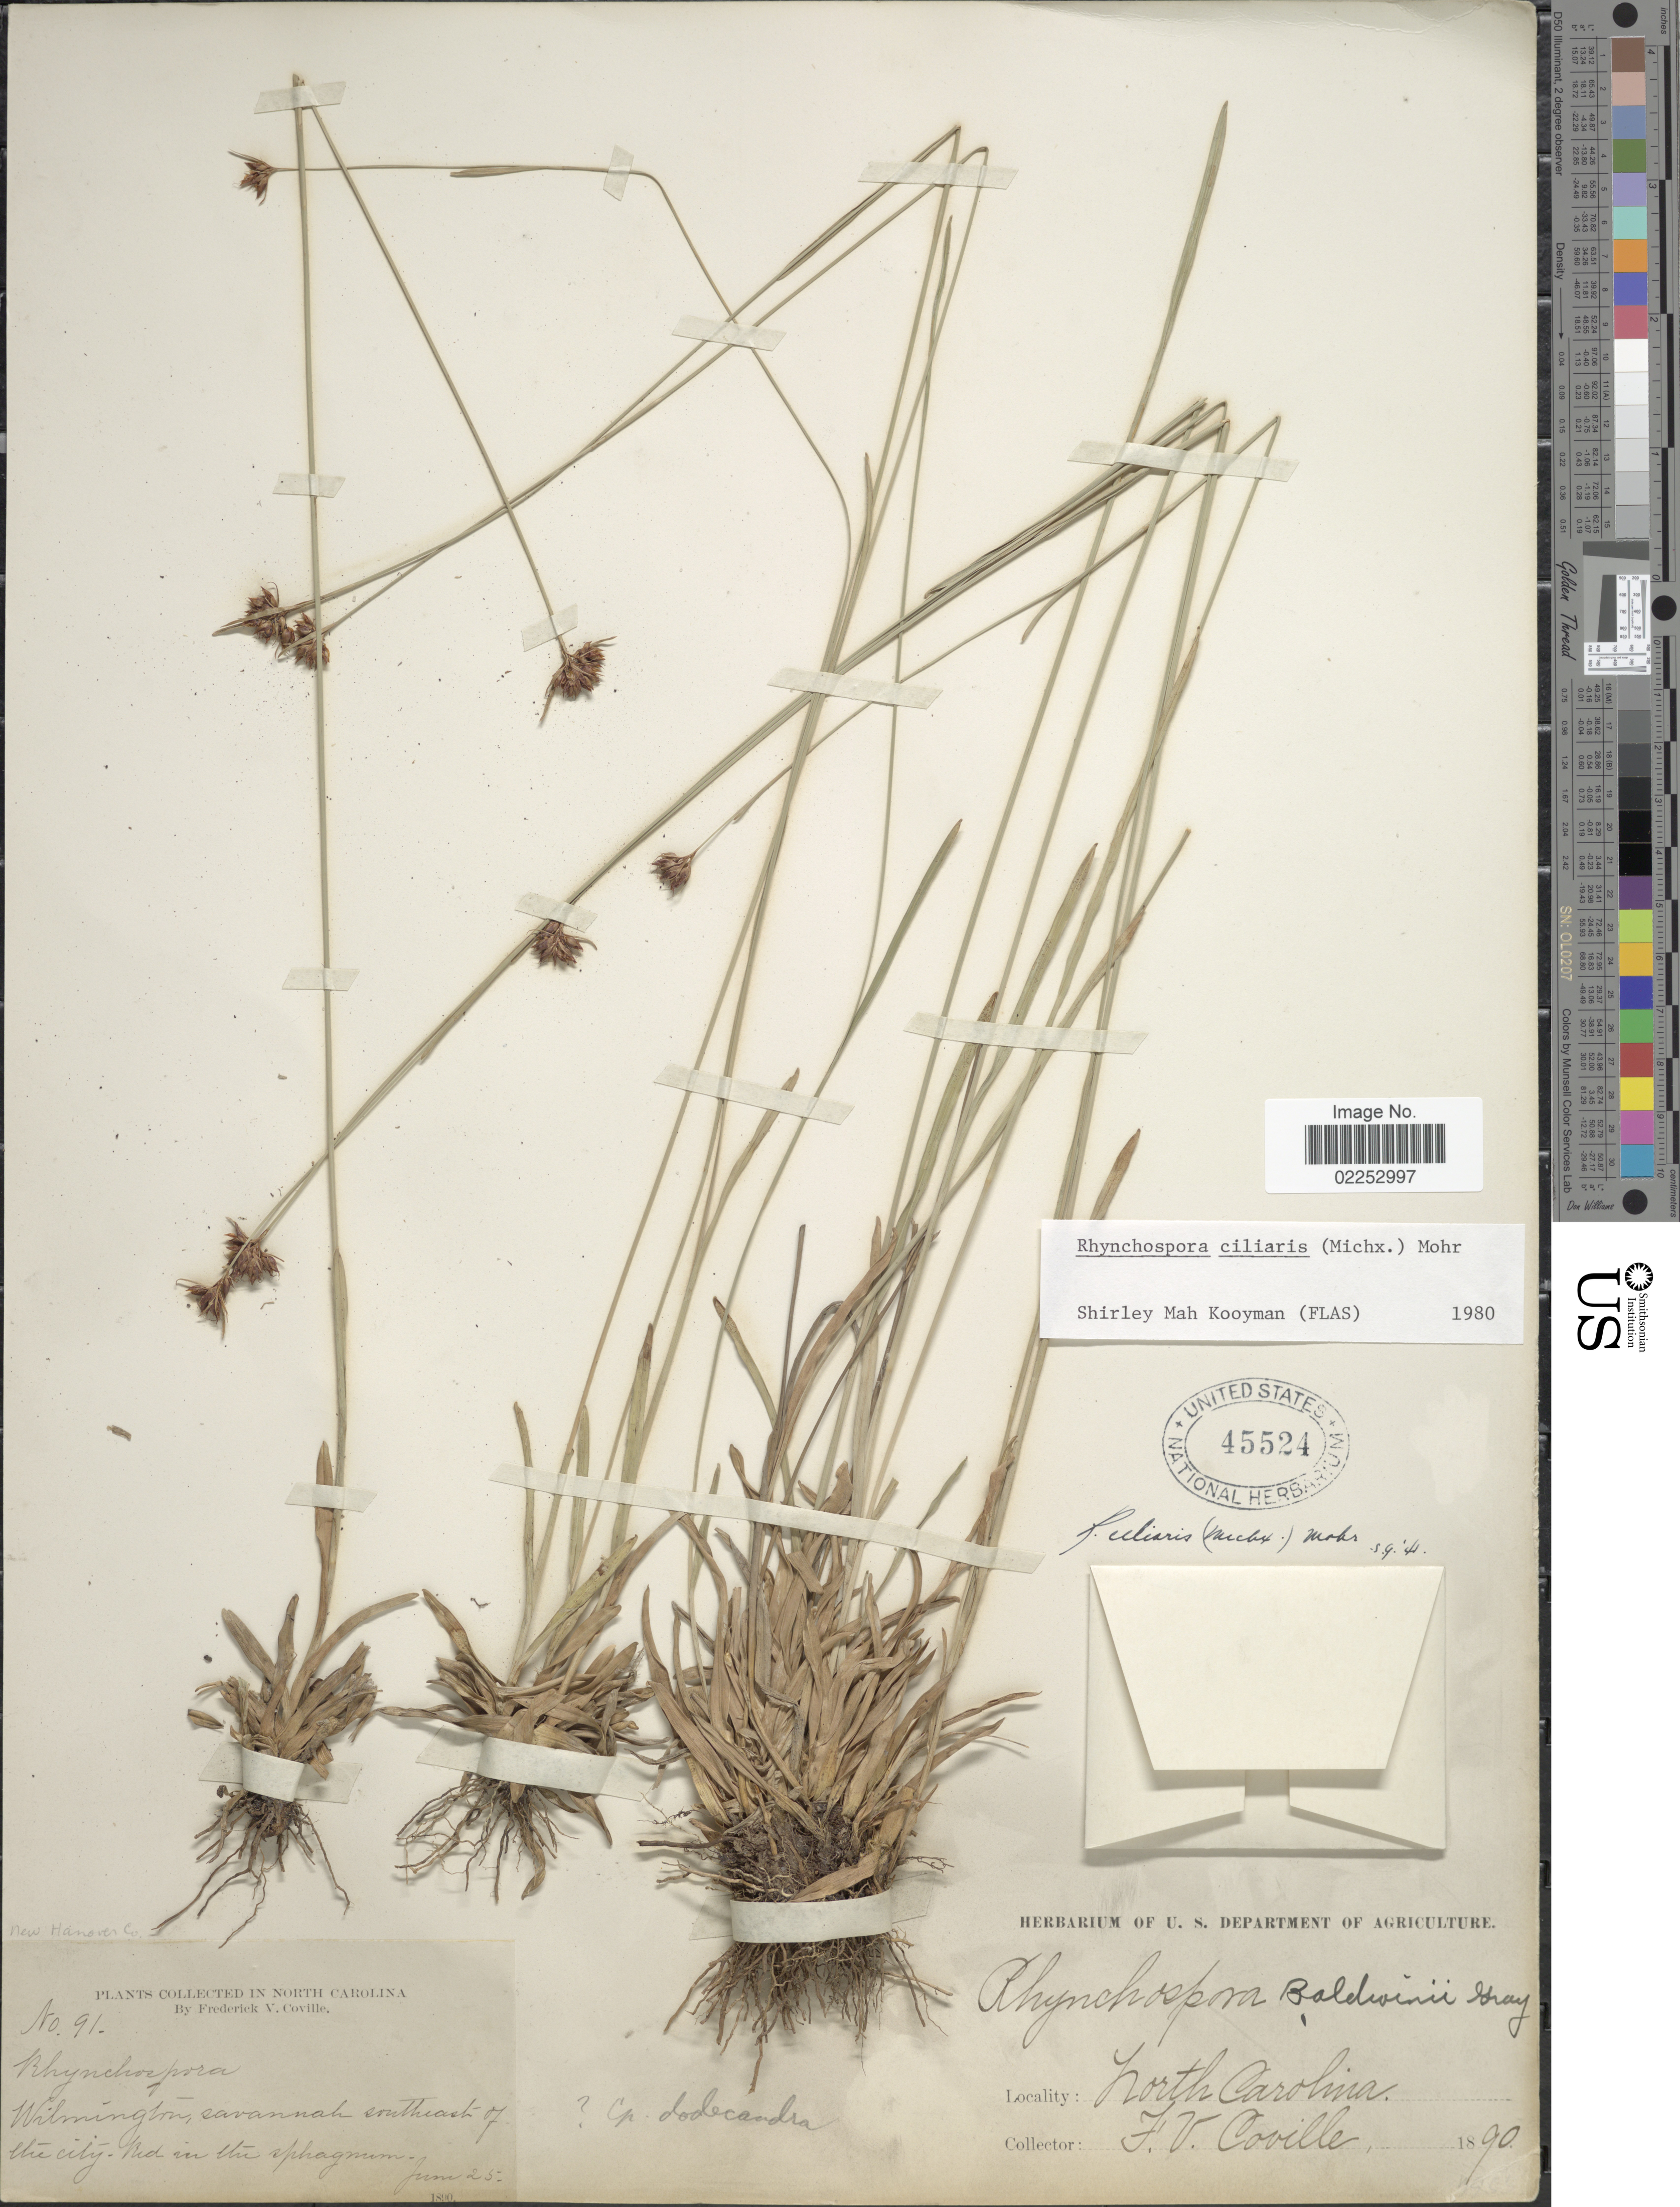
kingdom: Plantae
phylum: Tracheophyta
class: Liliopsida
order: Poales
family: Cyperaceae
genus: Rhynchospora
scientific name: Rhynchospora ciliaris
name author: (Michx.) C. Mohr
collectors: F. V. Coville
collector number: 91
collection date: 1890-06-25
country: United States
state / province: North Carolina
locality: Wilmington, savannah southeast of the city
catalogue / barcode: US 45524